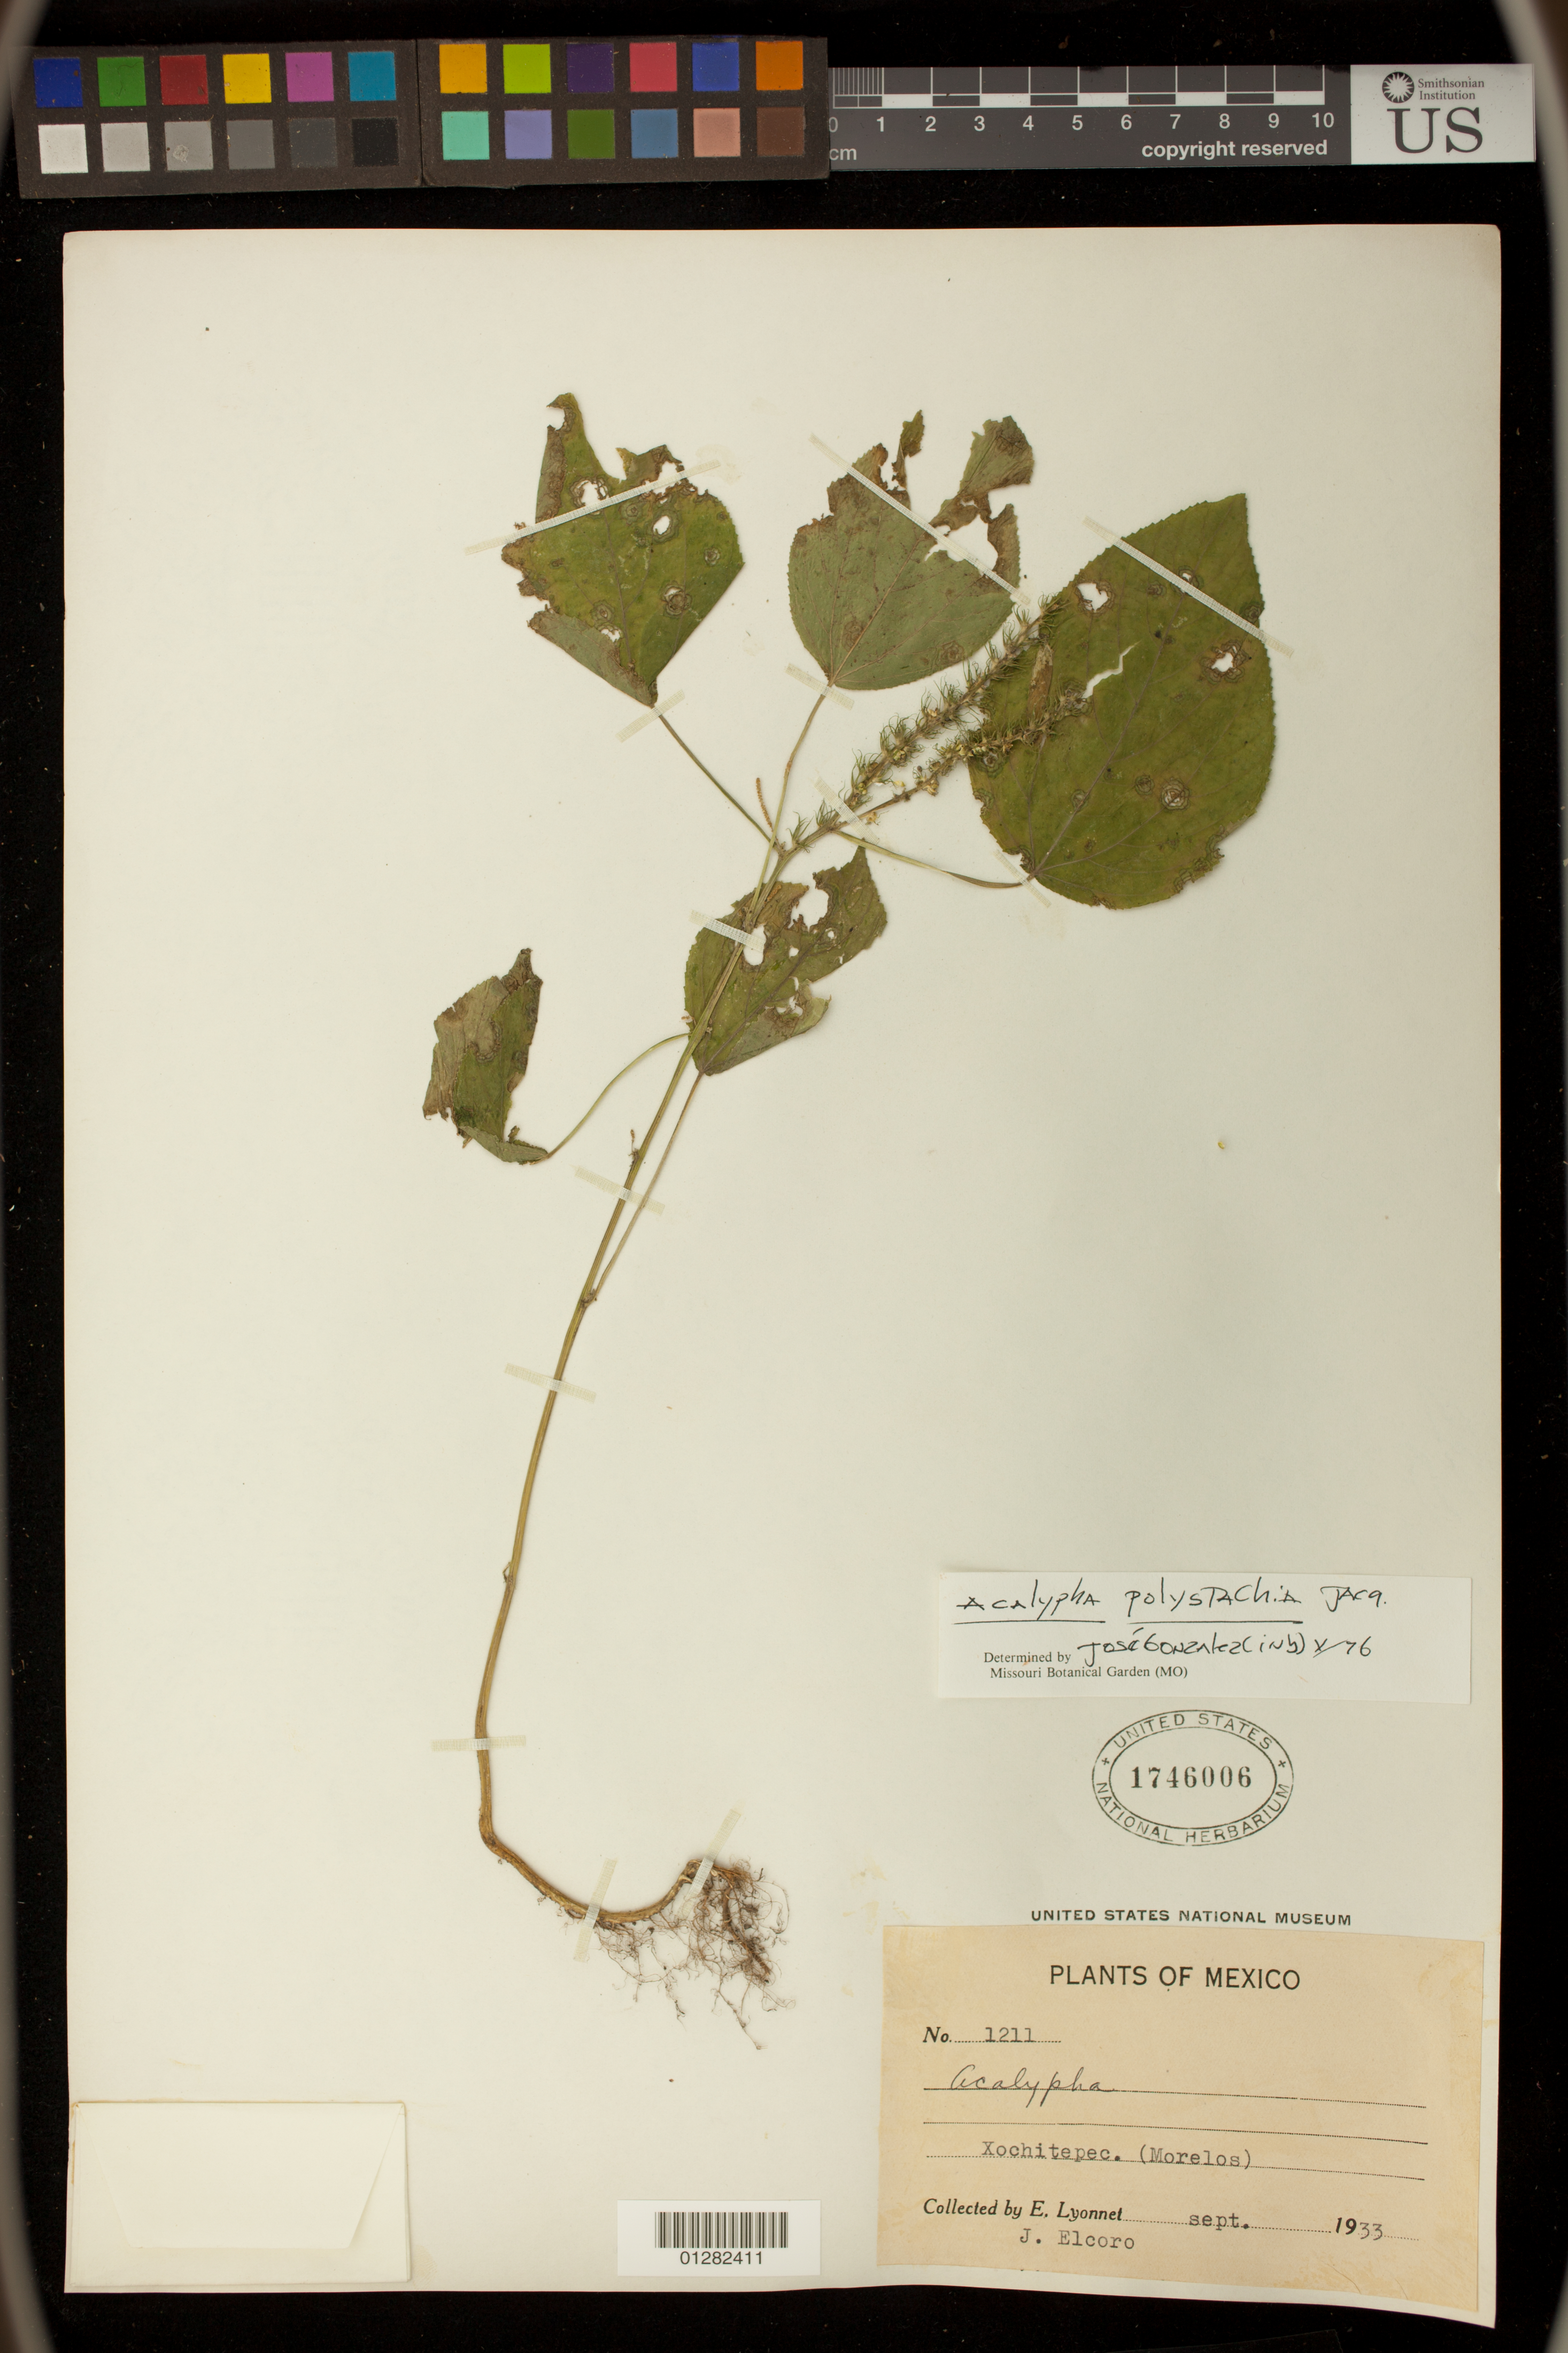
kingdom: Plantae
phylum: Tracheophyta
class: Magnoliopsida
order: Malpighiales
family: Euphorbiaceae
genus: Acalypha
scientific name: Acalypha polystachya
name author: Jacq.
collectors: P. C. Standley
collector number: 1211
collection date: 1933-09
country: Mexico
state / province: Morelos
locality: Xochitepec. (Morelos)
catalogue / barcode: US 1746006